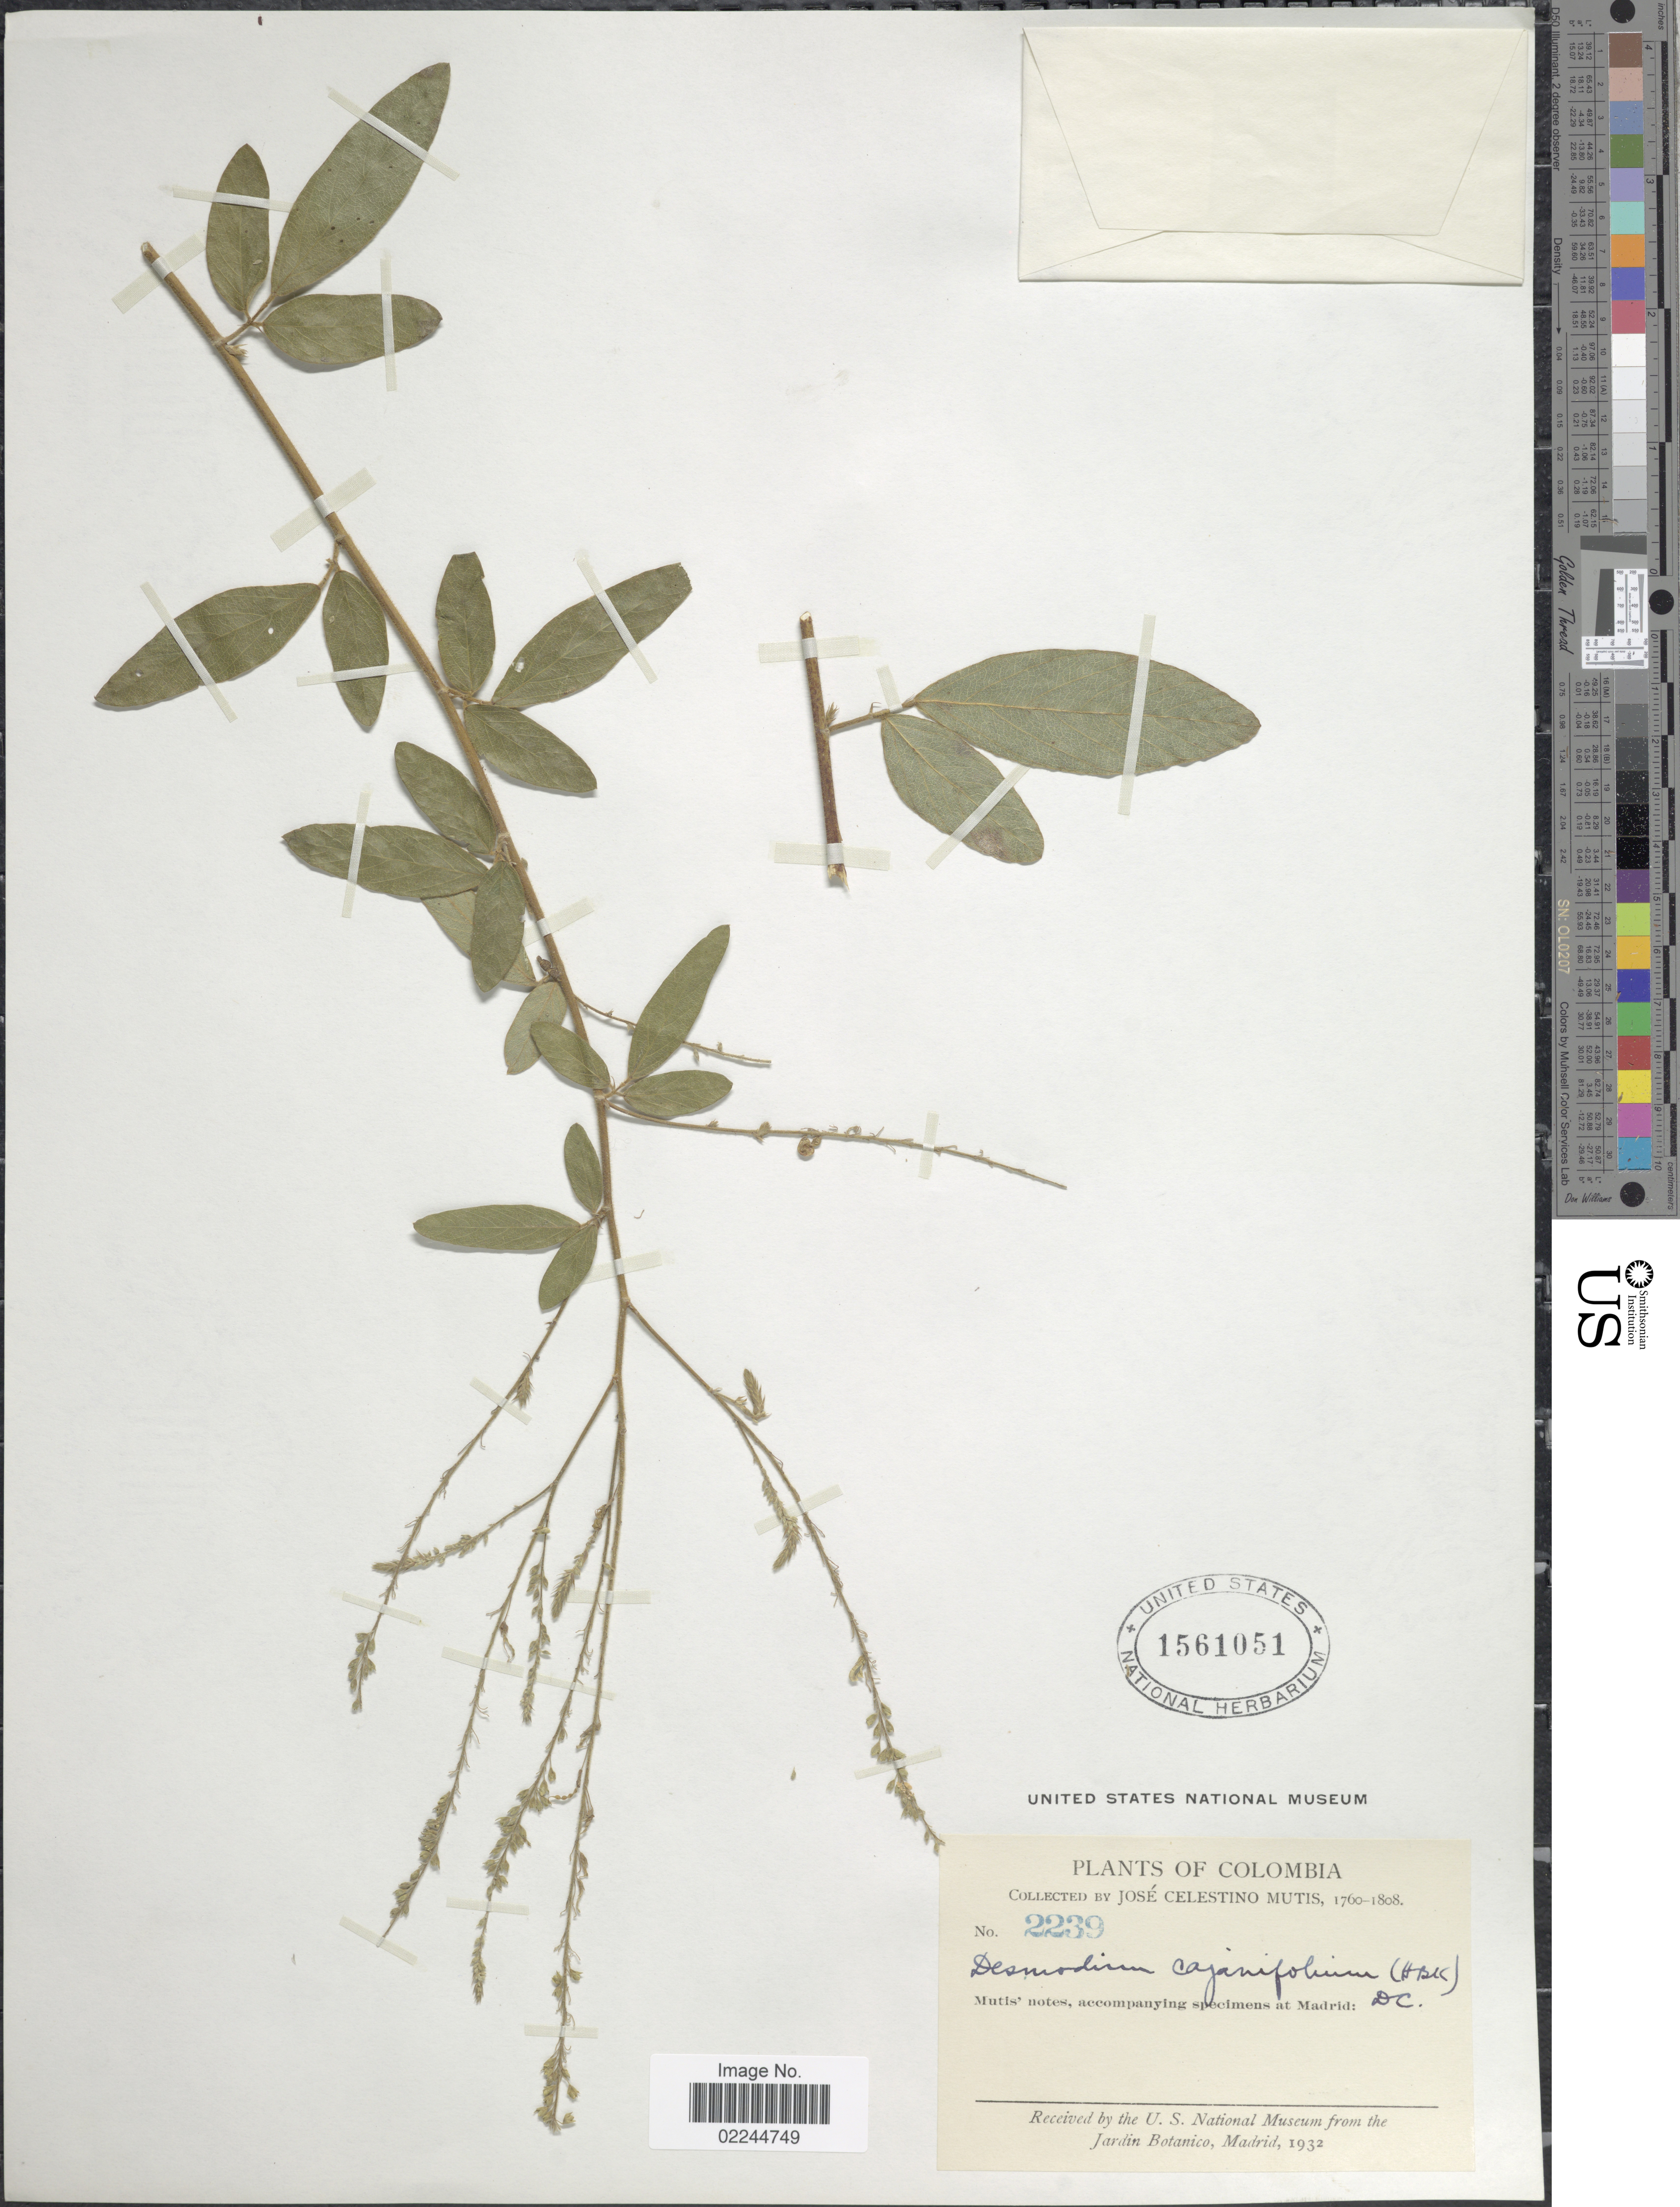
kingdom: Plantae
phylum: Tracheophyta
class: Magnoliopsida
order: Fabales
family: Fabaceae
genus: Desmodium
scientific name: Desmodium cajanifolium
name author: (Kunth) DC.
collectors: J. C. B. Mutis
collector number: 2239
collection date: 1760/1808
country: Colombia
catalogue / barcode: US 1561051